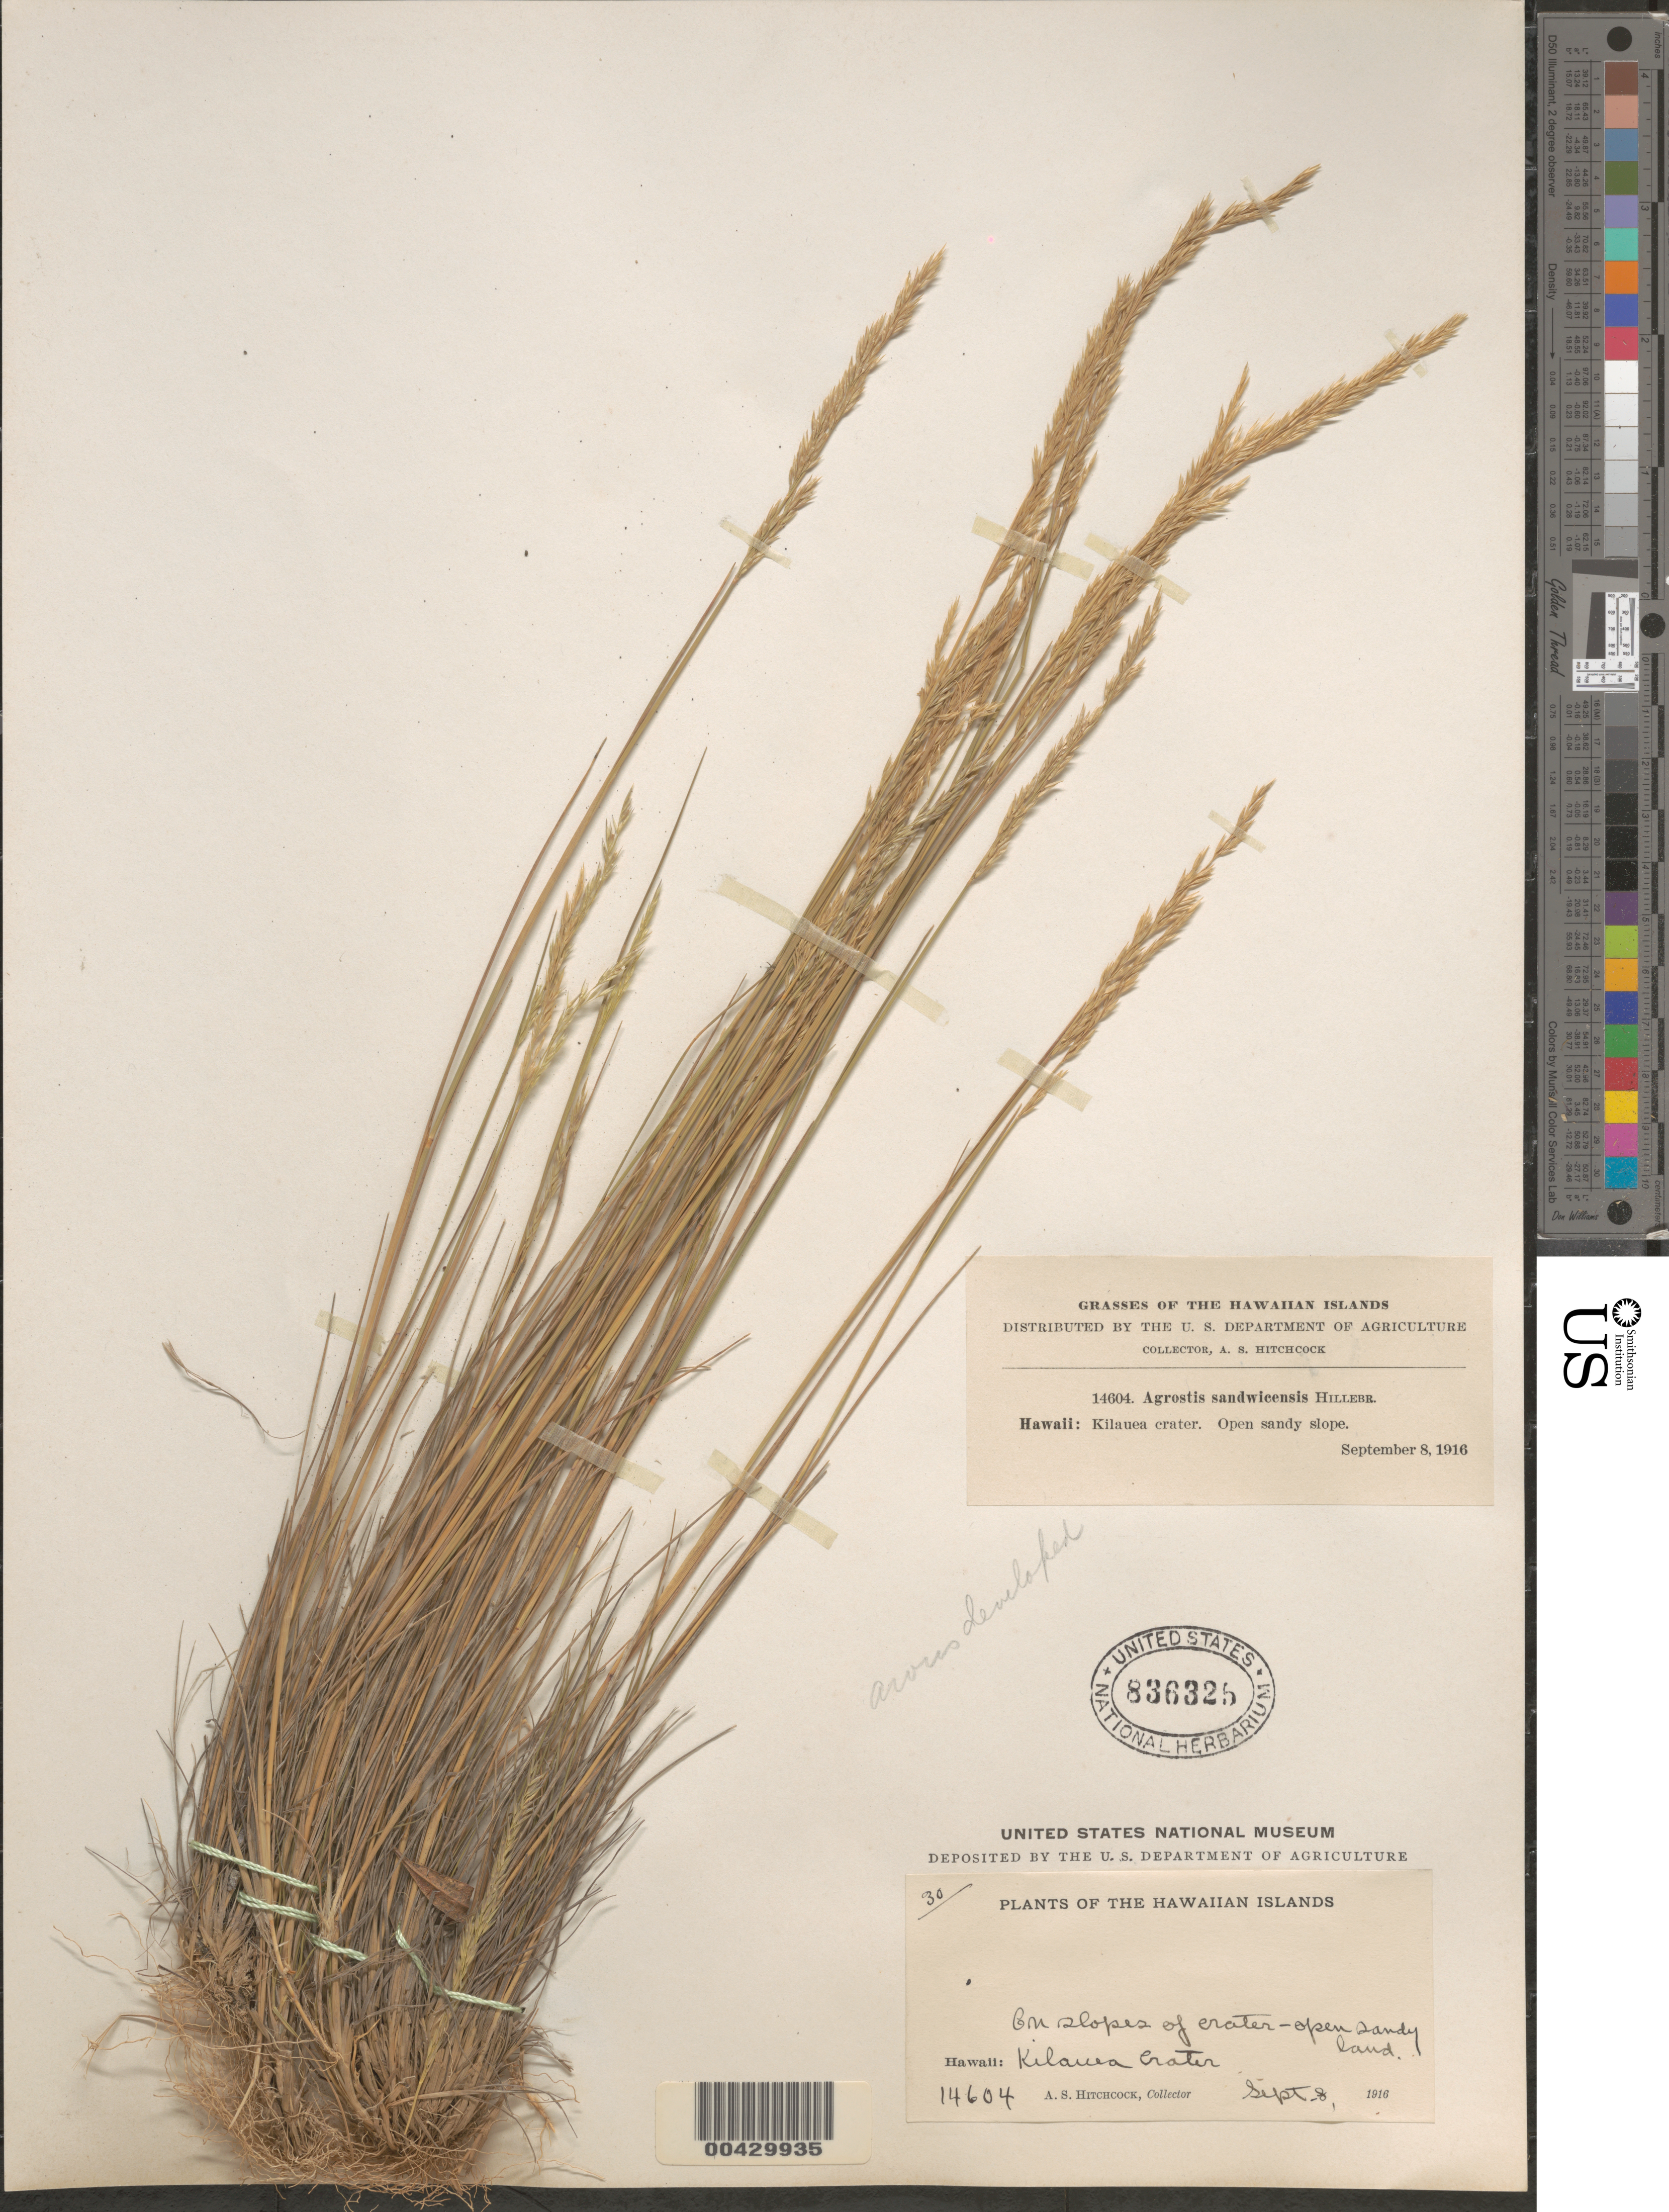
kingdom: Plantae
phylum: Tracheophyta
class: Liliopsida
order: Poales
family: Poaceae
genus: Agrostis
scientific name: Agrostis sandwicensis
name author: Hillebr.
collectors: A. S. Hitchcock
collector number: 14604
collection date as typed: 8 Sep 1916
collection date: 1916-09-08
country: United States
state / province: Hawaii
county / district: Hawaii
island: Hawaii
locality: Kilauea Crater - on slopes of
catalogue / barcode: US 836325